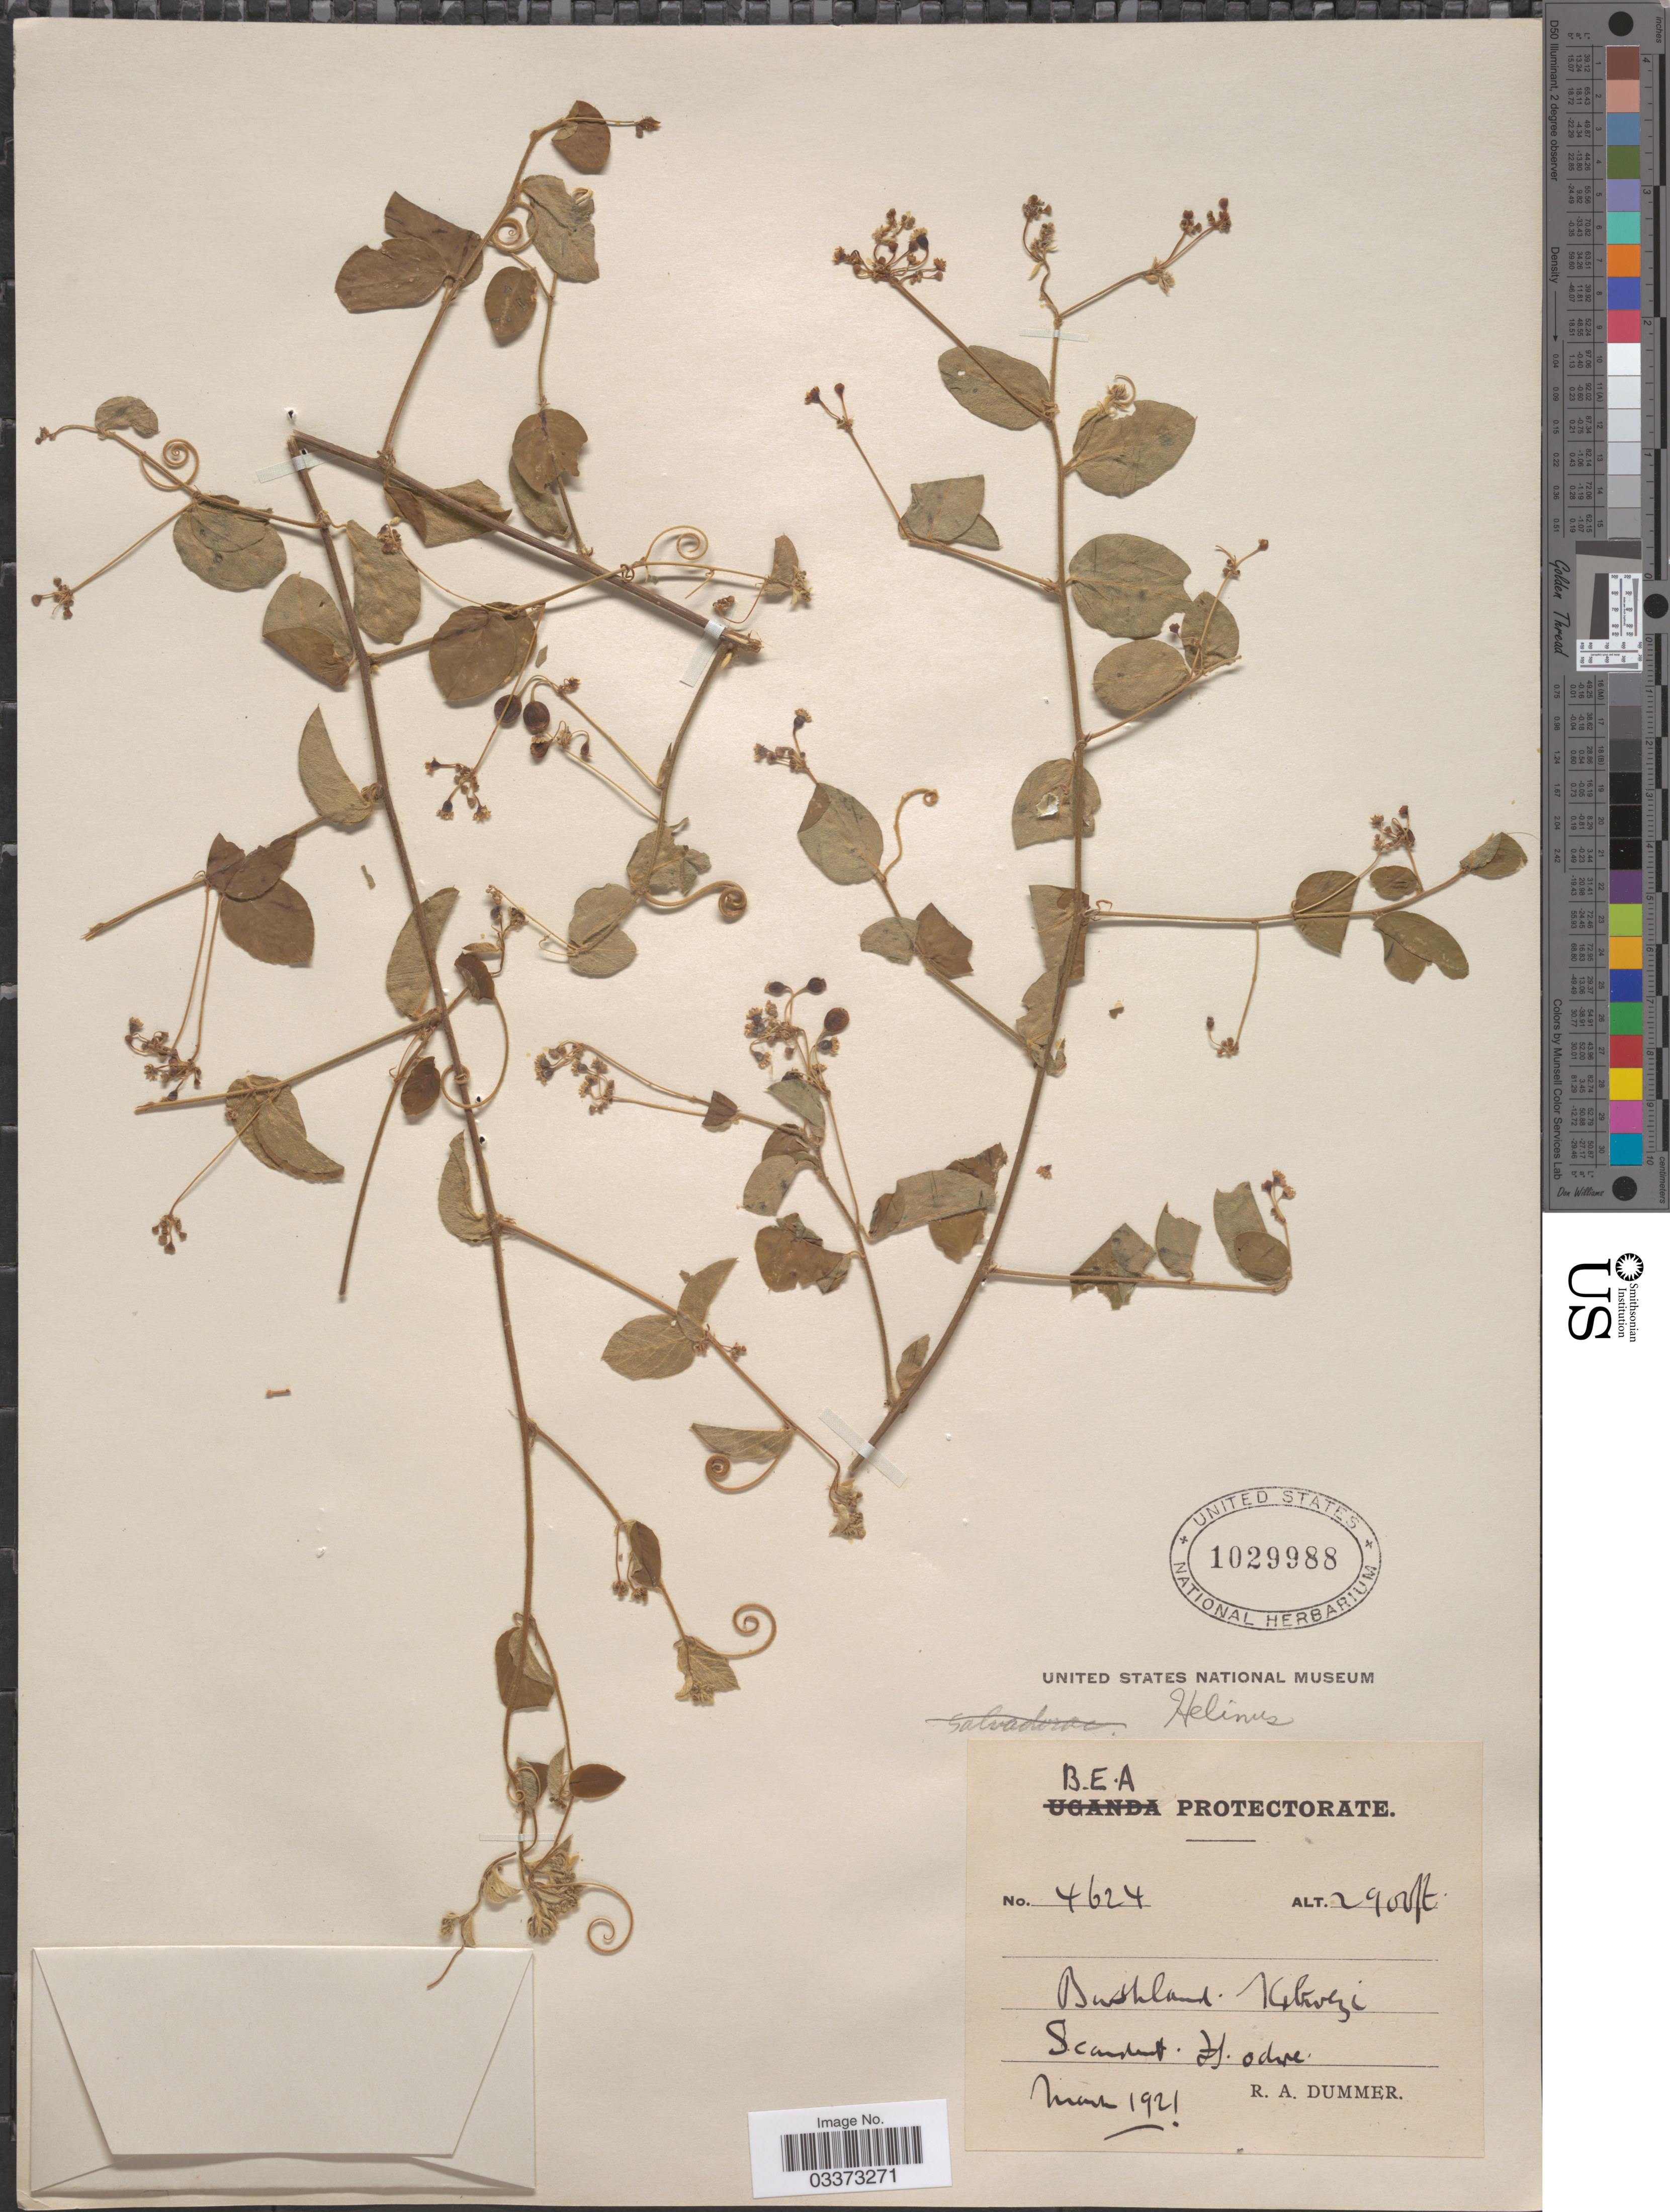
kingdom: Plantae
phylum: Tracheophyta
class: Magnoliopsida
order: Rosales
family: Rhamnaceae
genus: Helinus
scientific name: Helinus scandens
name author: (Eckl. & Zeyh.) A. Rich.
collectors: R. Dümmer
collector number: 4624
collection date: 1921-03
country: Kenya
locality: B.E.A. Protectorate. Bushland. Kibwezi.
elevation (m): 884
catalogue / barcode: US 1029988